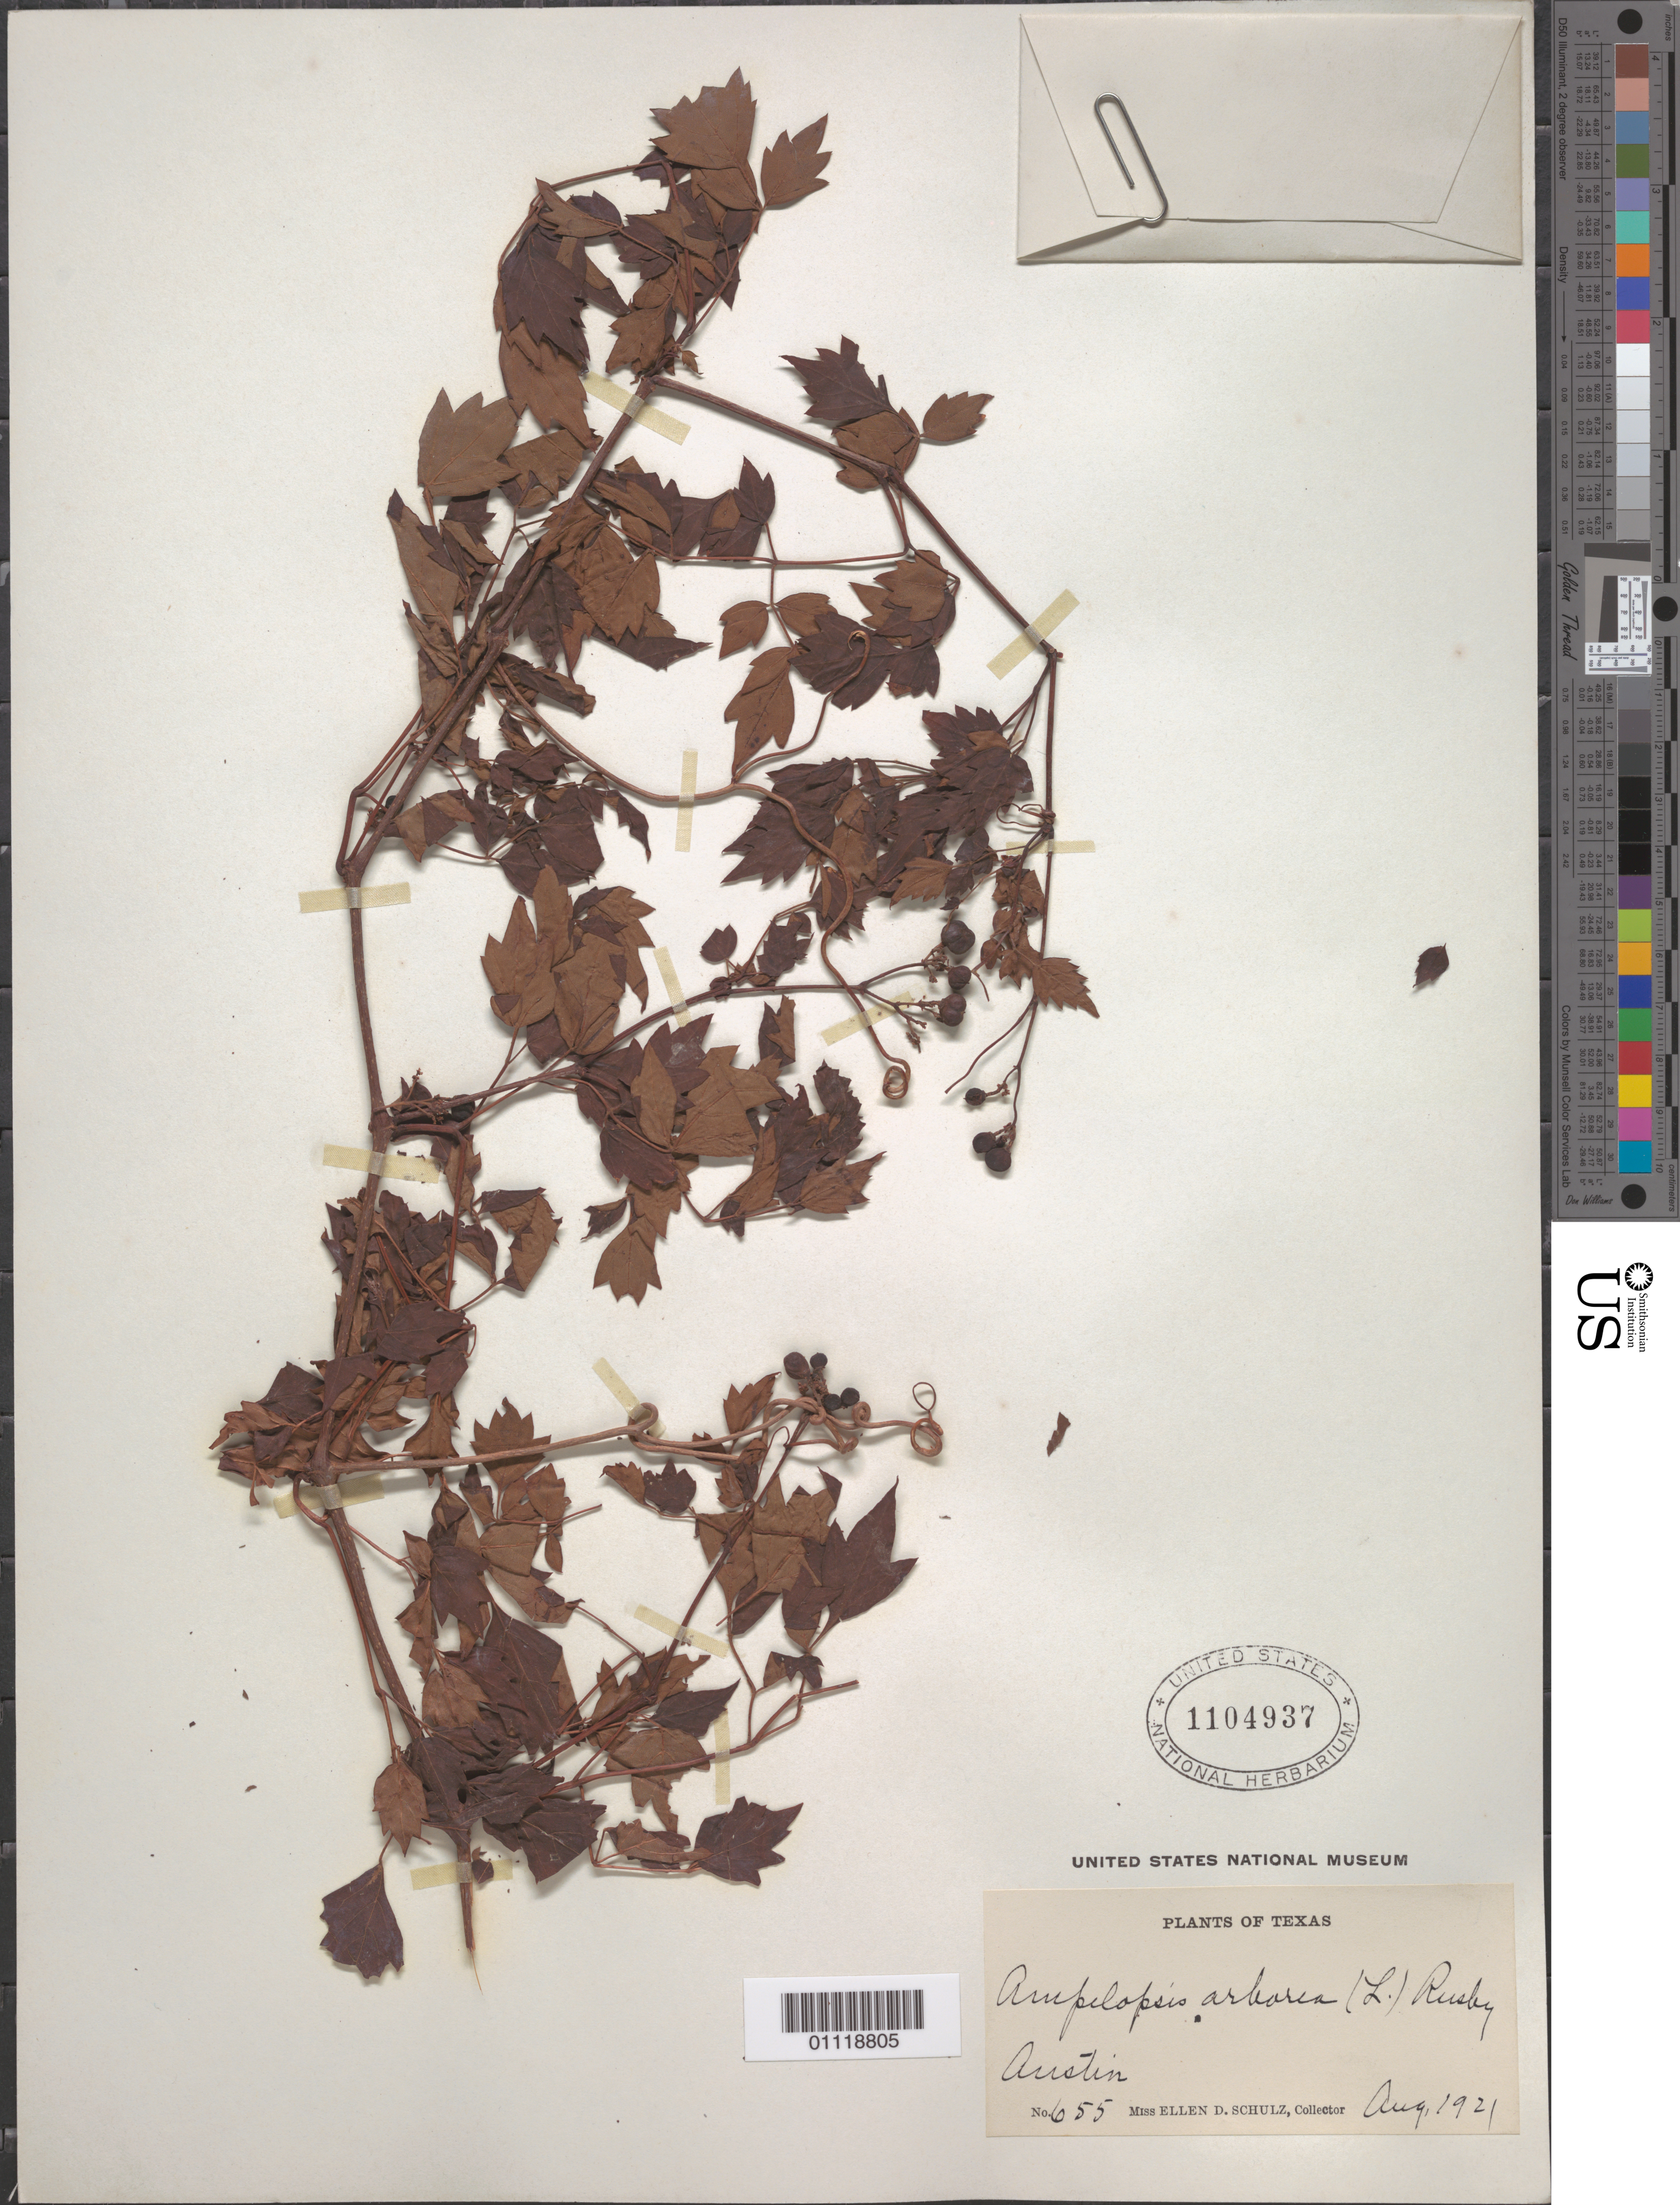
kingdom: Plantae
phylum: Tracheophyta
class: Magnoliopsida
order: Vitales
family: Vitaceae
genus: Ampelopsis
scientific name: Ampelopsis arborea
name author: (L.) Koehne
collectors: E. D. Schulz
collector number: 655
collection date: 1921-08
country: United States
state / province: Texas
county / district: Austin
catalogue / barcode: US 1104937